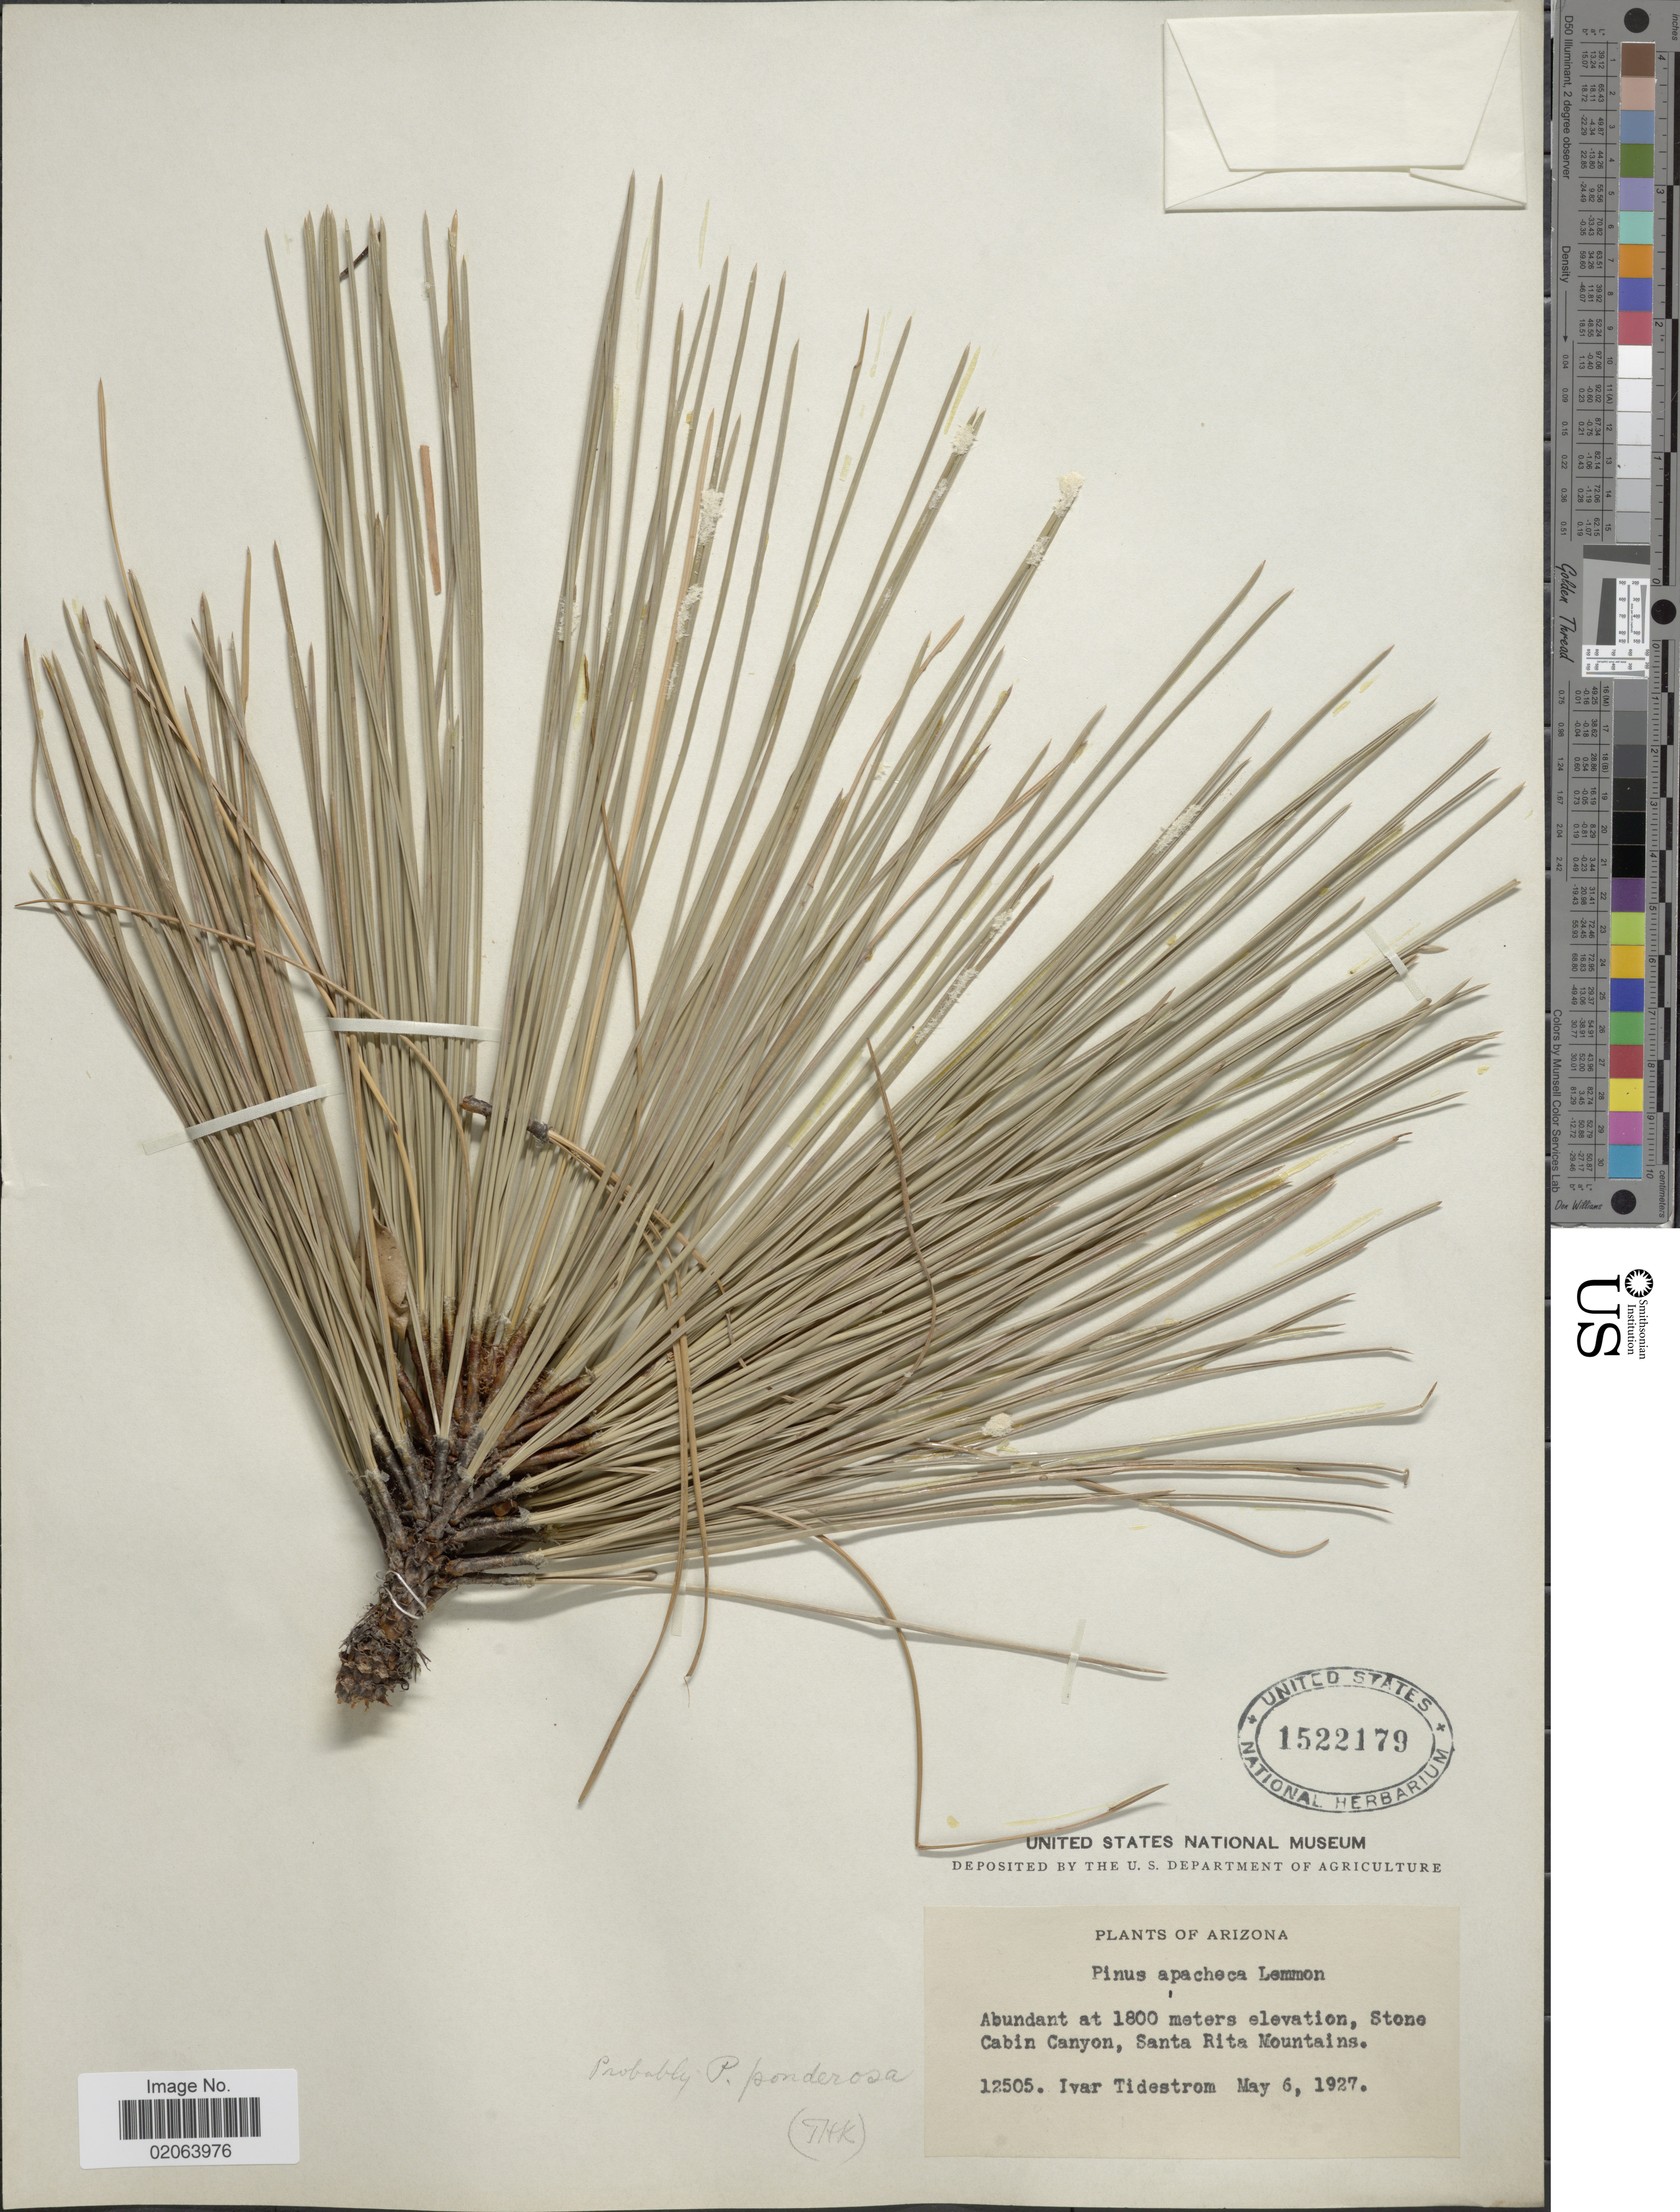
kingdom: Plantae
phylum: Tracheophyta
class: Pinopsida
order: Pinales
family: Pinaceae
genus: Pinus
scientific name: Pinus engelmannii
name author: Carrière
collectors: I. F. Tidestrom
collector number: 12505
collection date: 1927-05-06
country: United States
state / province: Arizona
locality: Stone Cabin Canyon, Santa Rita Mountains.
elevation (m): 1800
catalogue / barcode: US 1522179